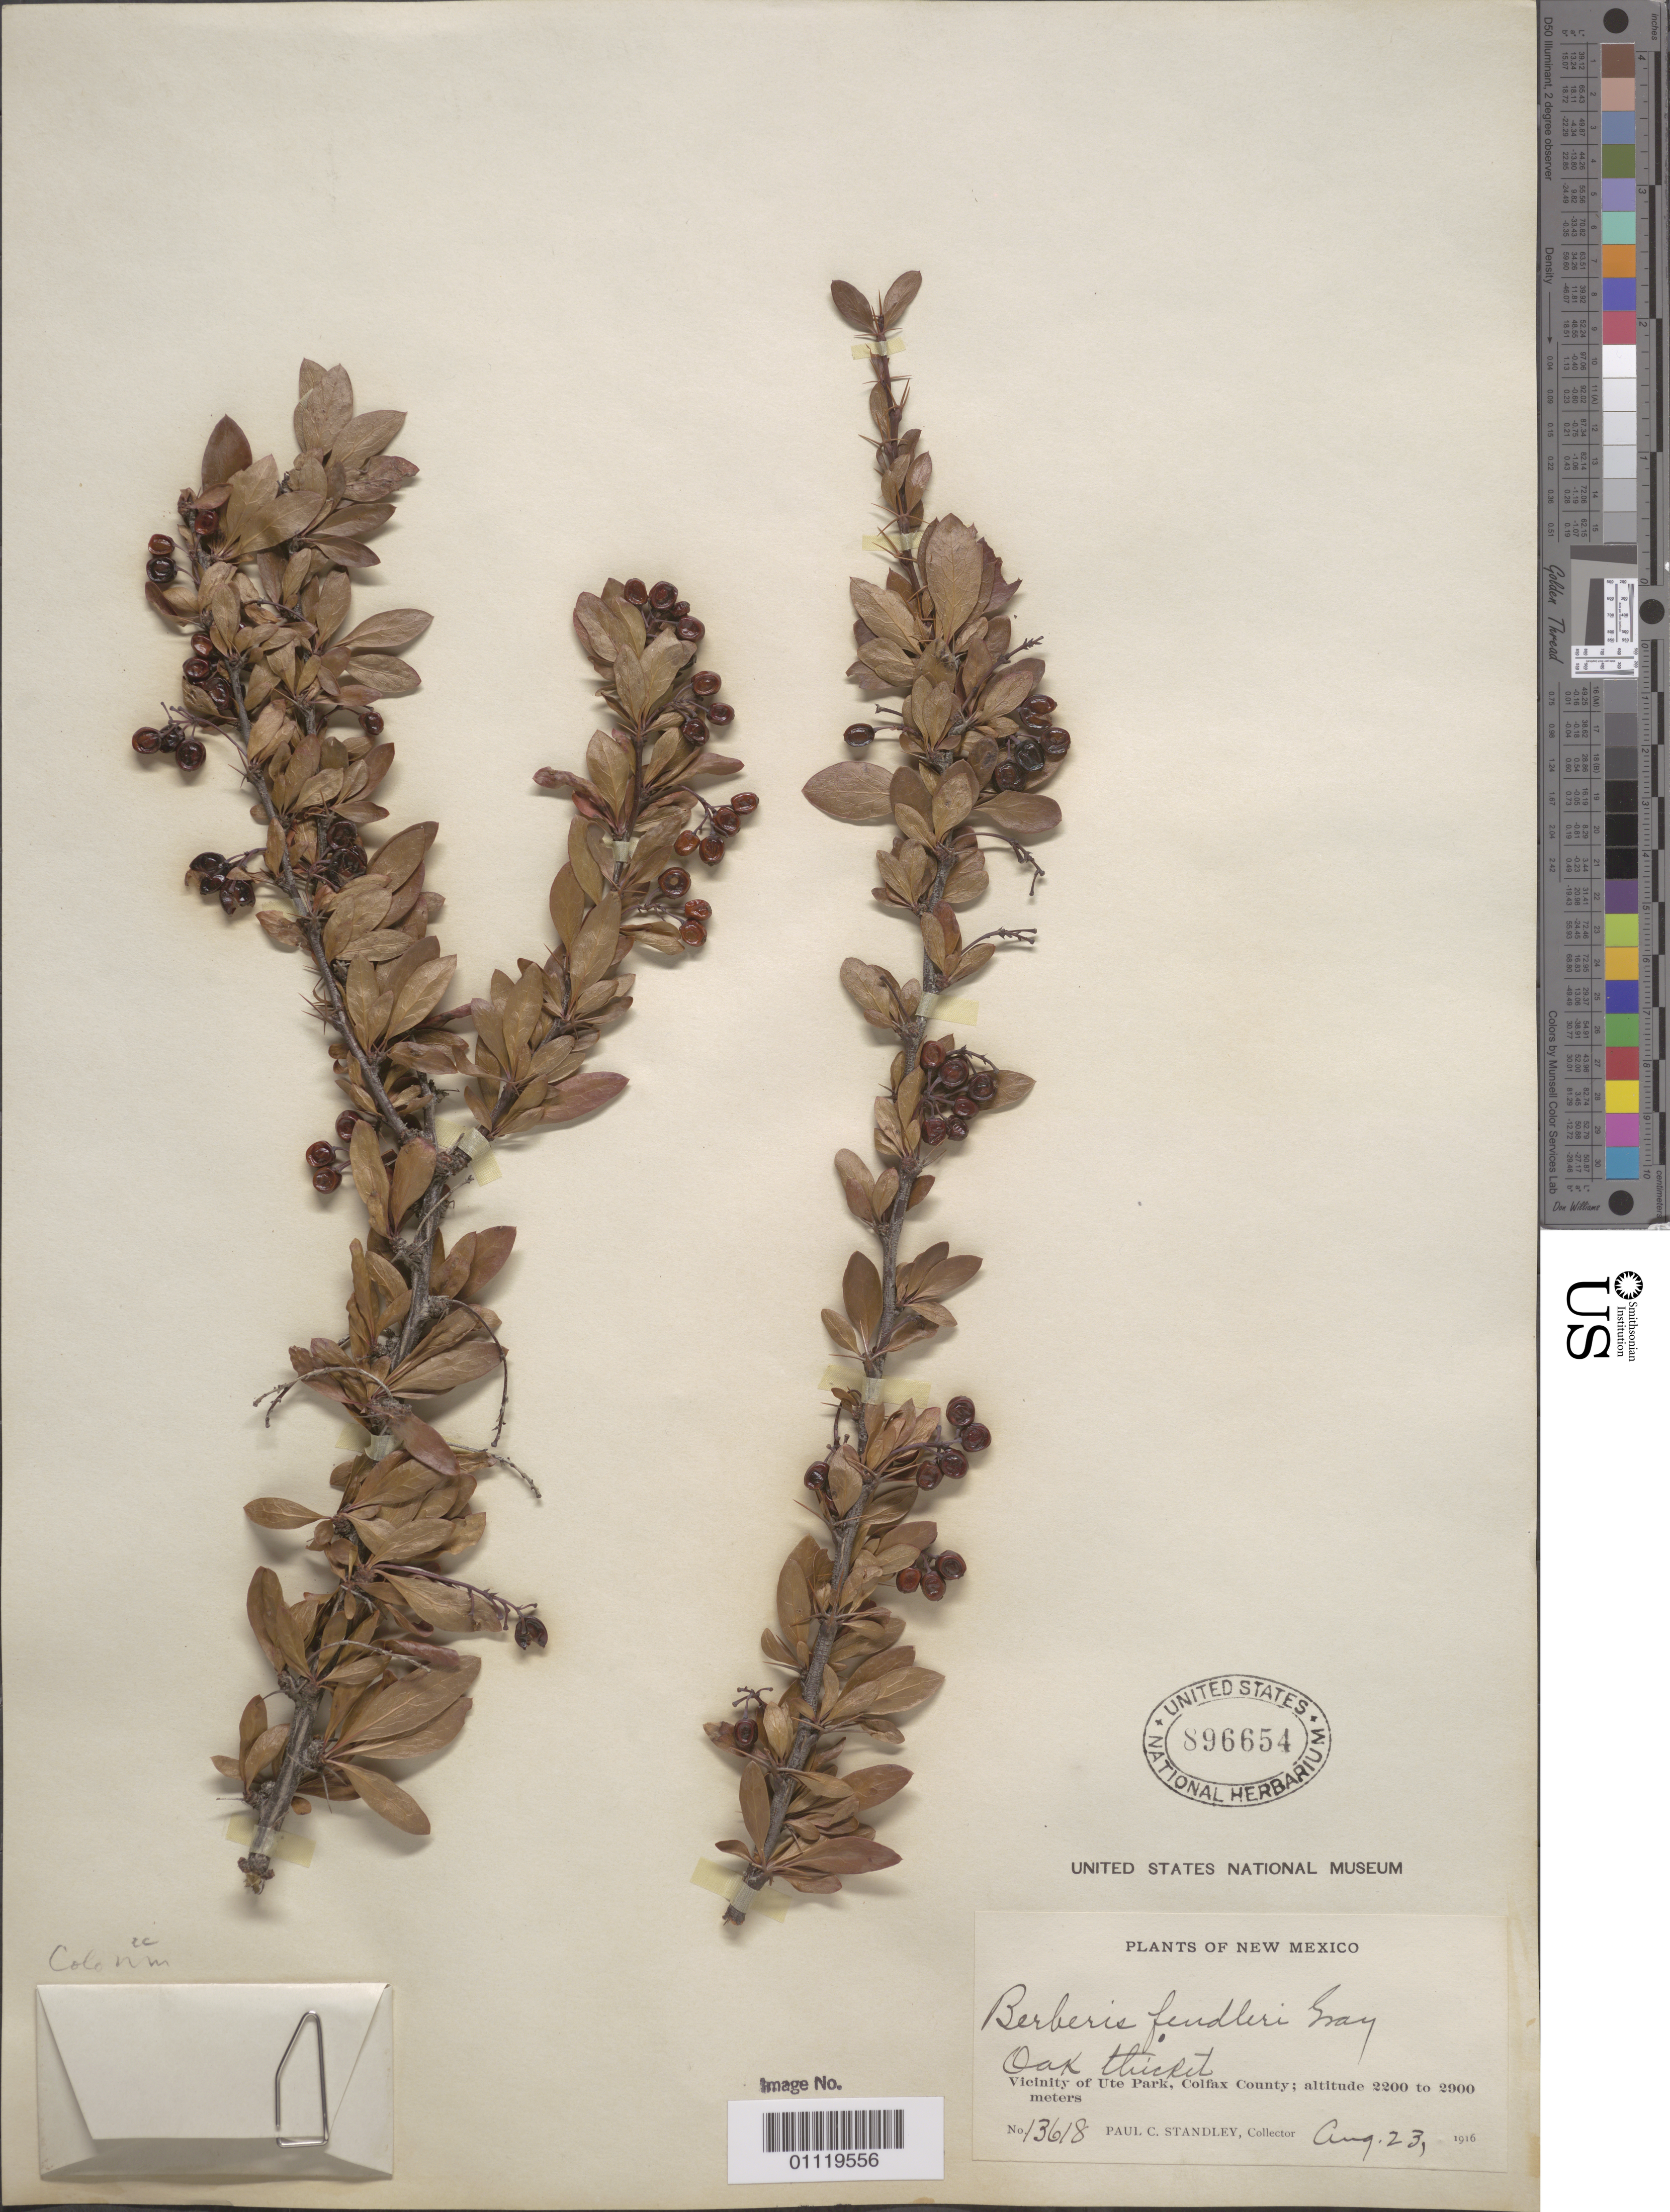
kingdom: Plantae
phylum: Tracheophyta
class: Magnoliopsida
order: Ranunculales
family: Berberidaceae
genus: Berberis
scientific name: Berberis fendleri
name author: A. Gray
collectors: P. C. Standley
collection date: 1916-08-23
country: United States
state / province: New Mexico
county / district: Colfax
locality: Vicinity of Ute Park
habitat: Oak thicket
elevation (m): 2200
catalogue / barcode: US 896654